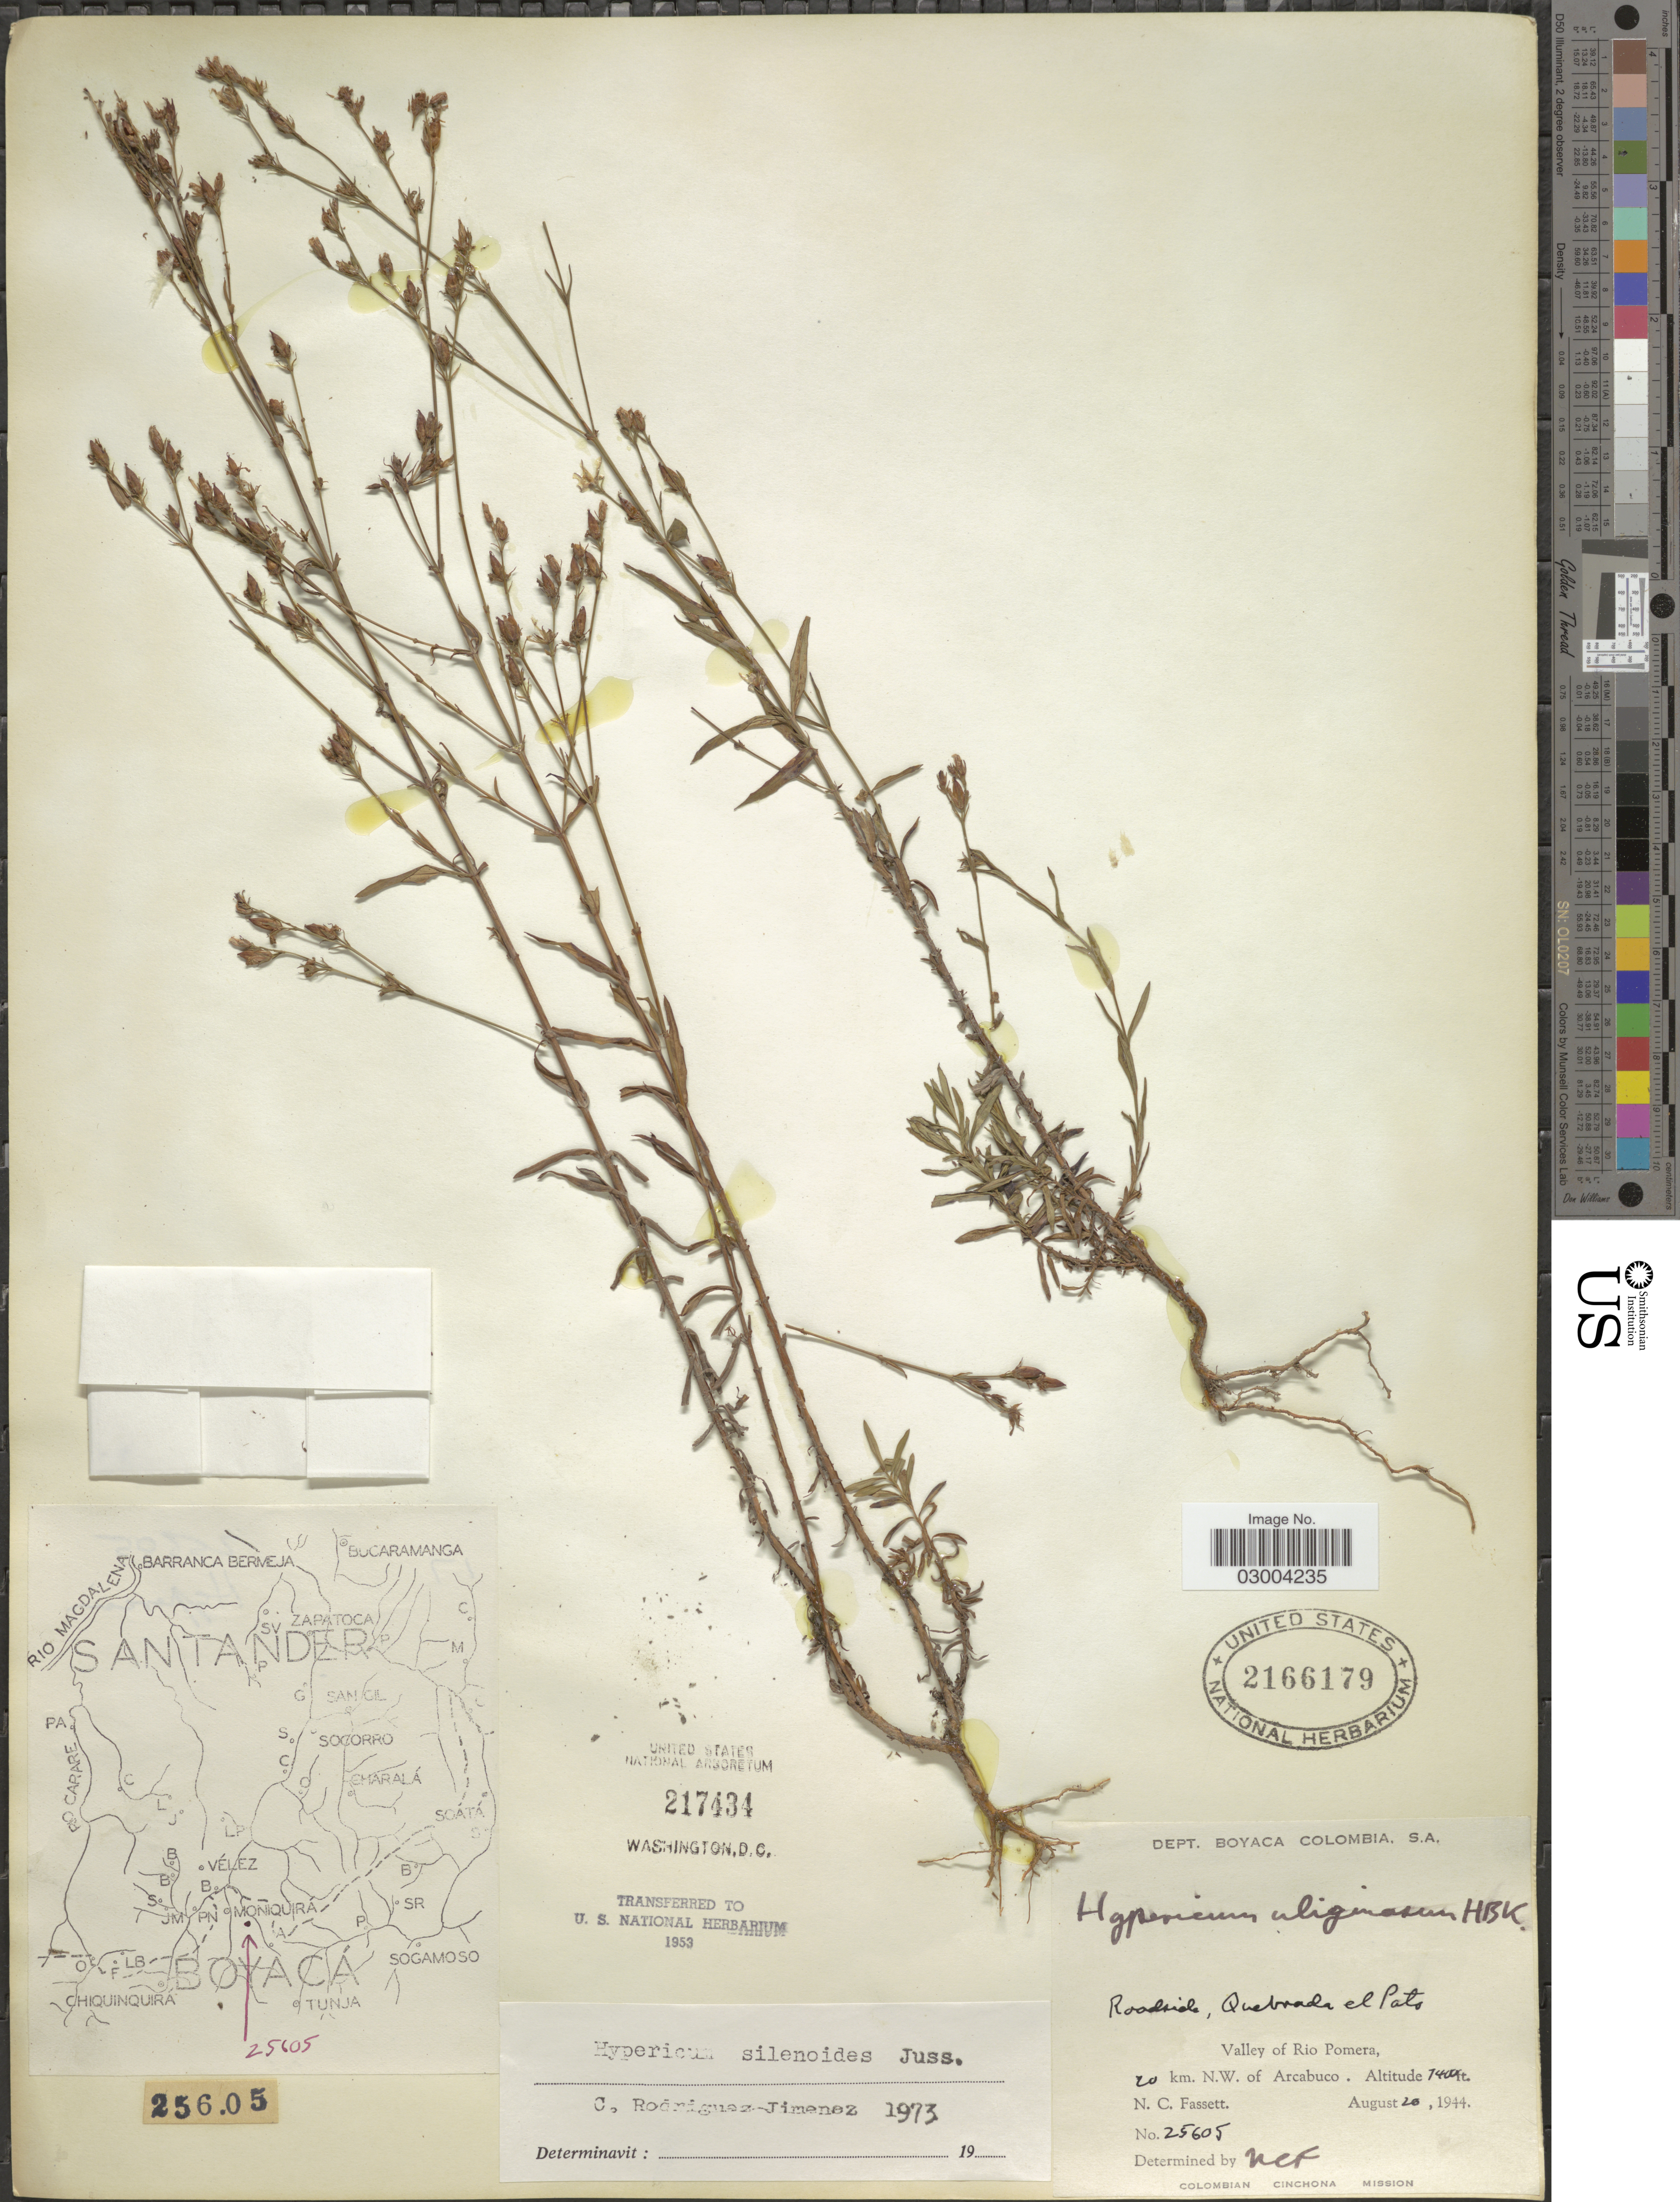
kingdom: Plantae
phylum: Tracheophyta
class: Magnoliopsida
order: Malpighiales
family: Hypericaceae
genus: Hypericum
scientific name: Hypericum silenoides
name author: Juss.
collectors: N. C. Fassett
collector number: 25605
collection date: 1944-08-20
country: Colombia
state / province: Boyacá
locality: Dept. Boyaca. Roadside, Quebrada el Pato. Valley of Rio Pomera, 20 km. N. W. of Arcabuco.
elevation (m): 2256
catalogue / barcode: US 2166179